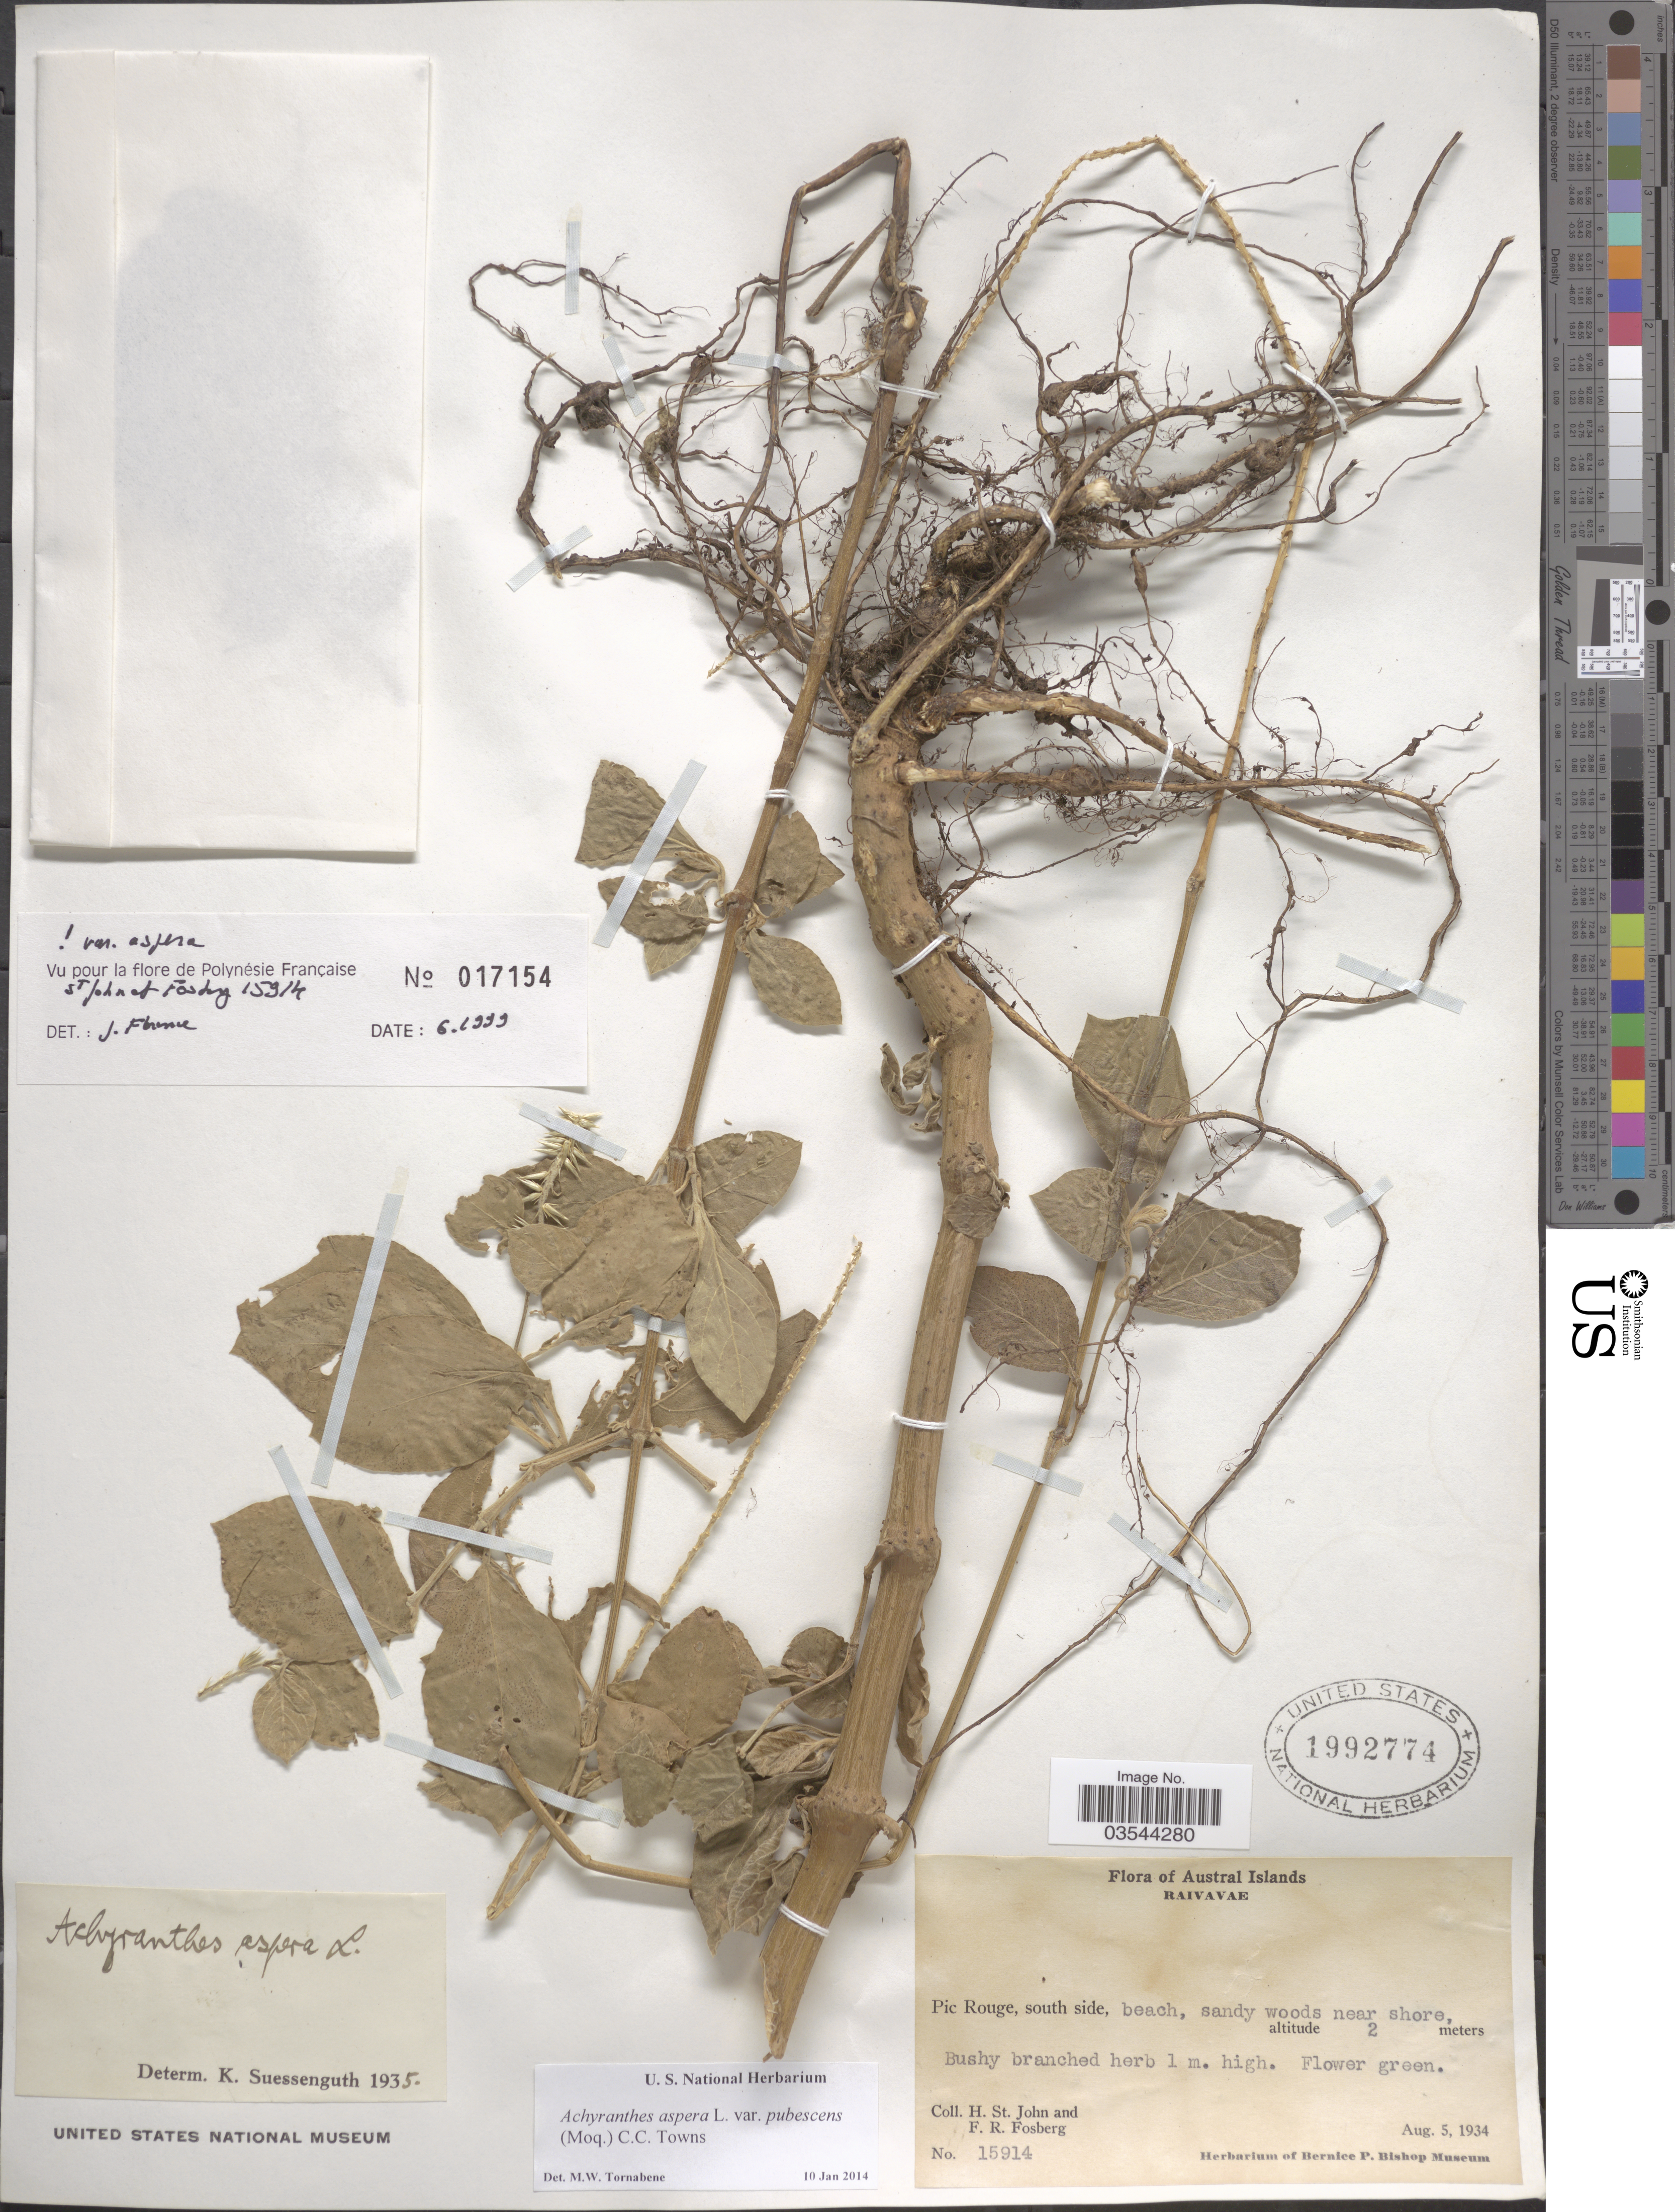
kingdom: Plantae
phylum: Tracheophyta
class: Magnoliopsida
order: Caryophyllales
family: Amaranthaceae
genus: Achyranthes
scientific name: Achyranthes aspera var. pubescens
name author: (Moq.) M. Gómez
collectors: H. St. John & F. R. Fosberg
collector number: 15914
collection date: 1934-08-05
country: French Polynesia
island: Raivavae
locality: Austral Islands, Raivavae. Pic Rouge, south side.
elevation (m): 2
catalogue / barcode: US 1992774